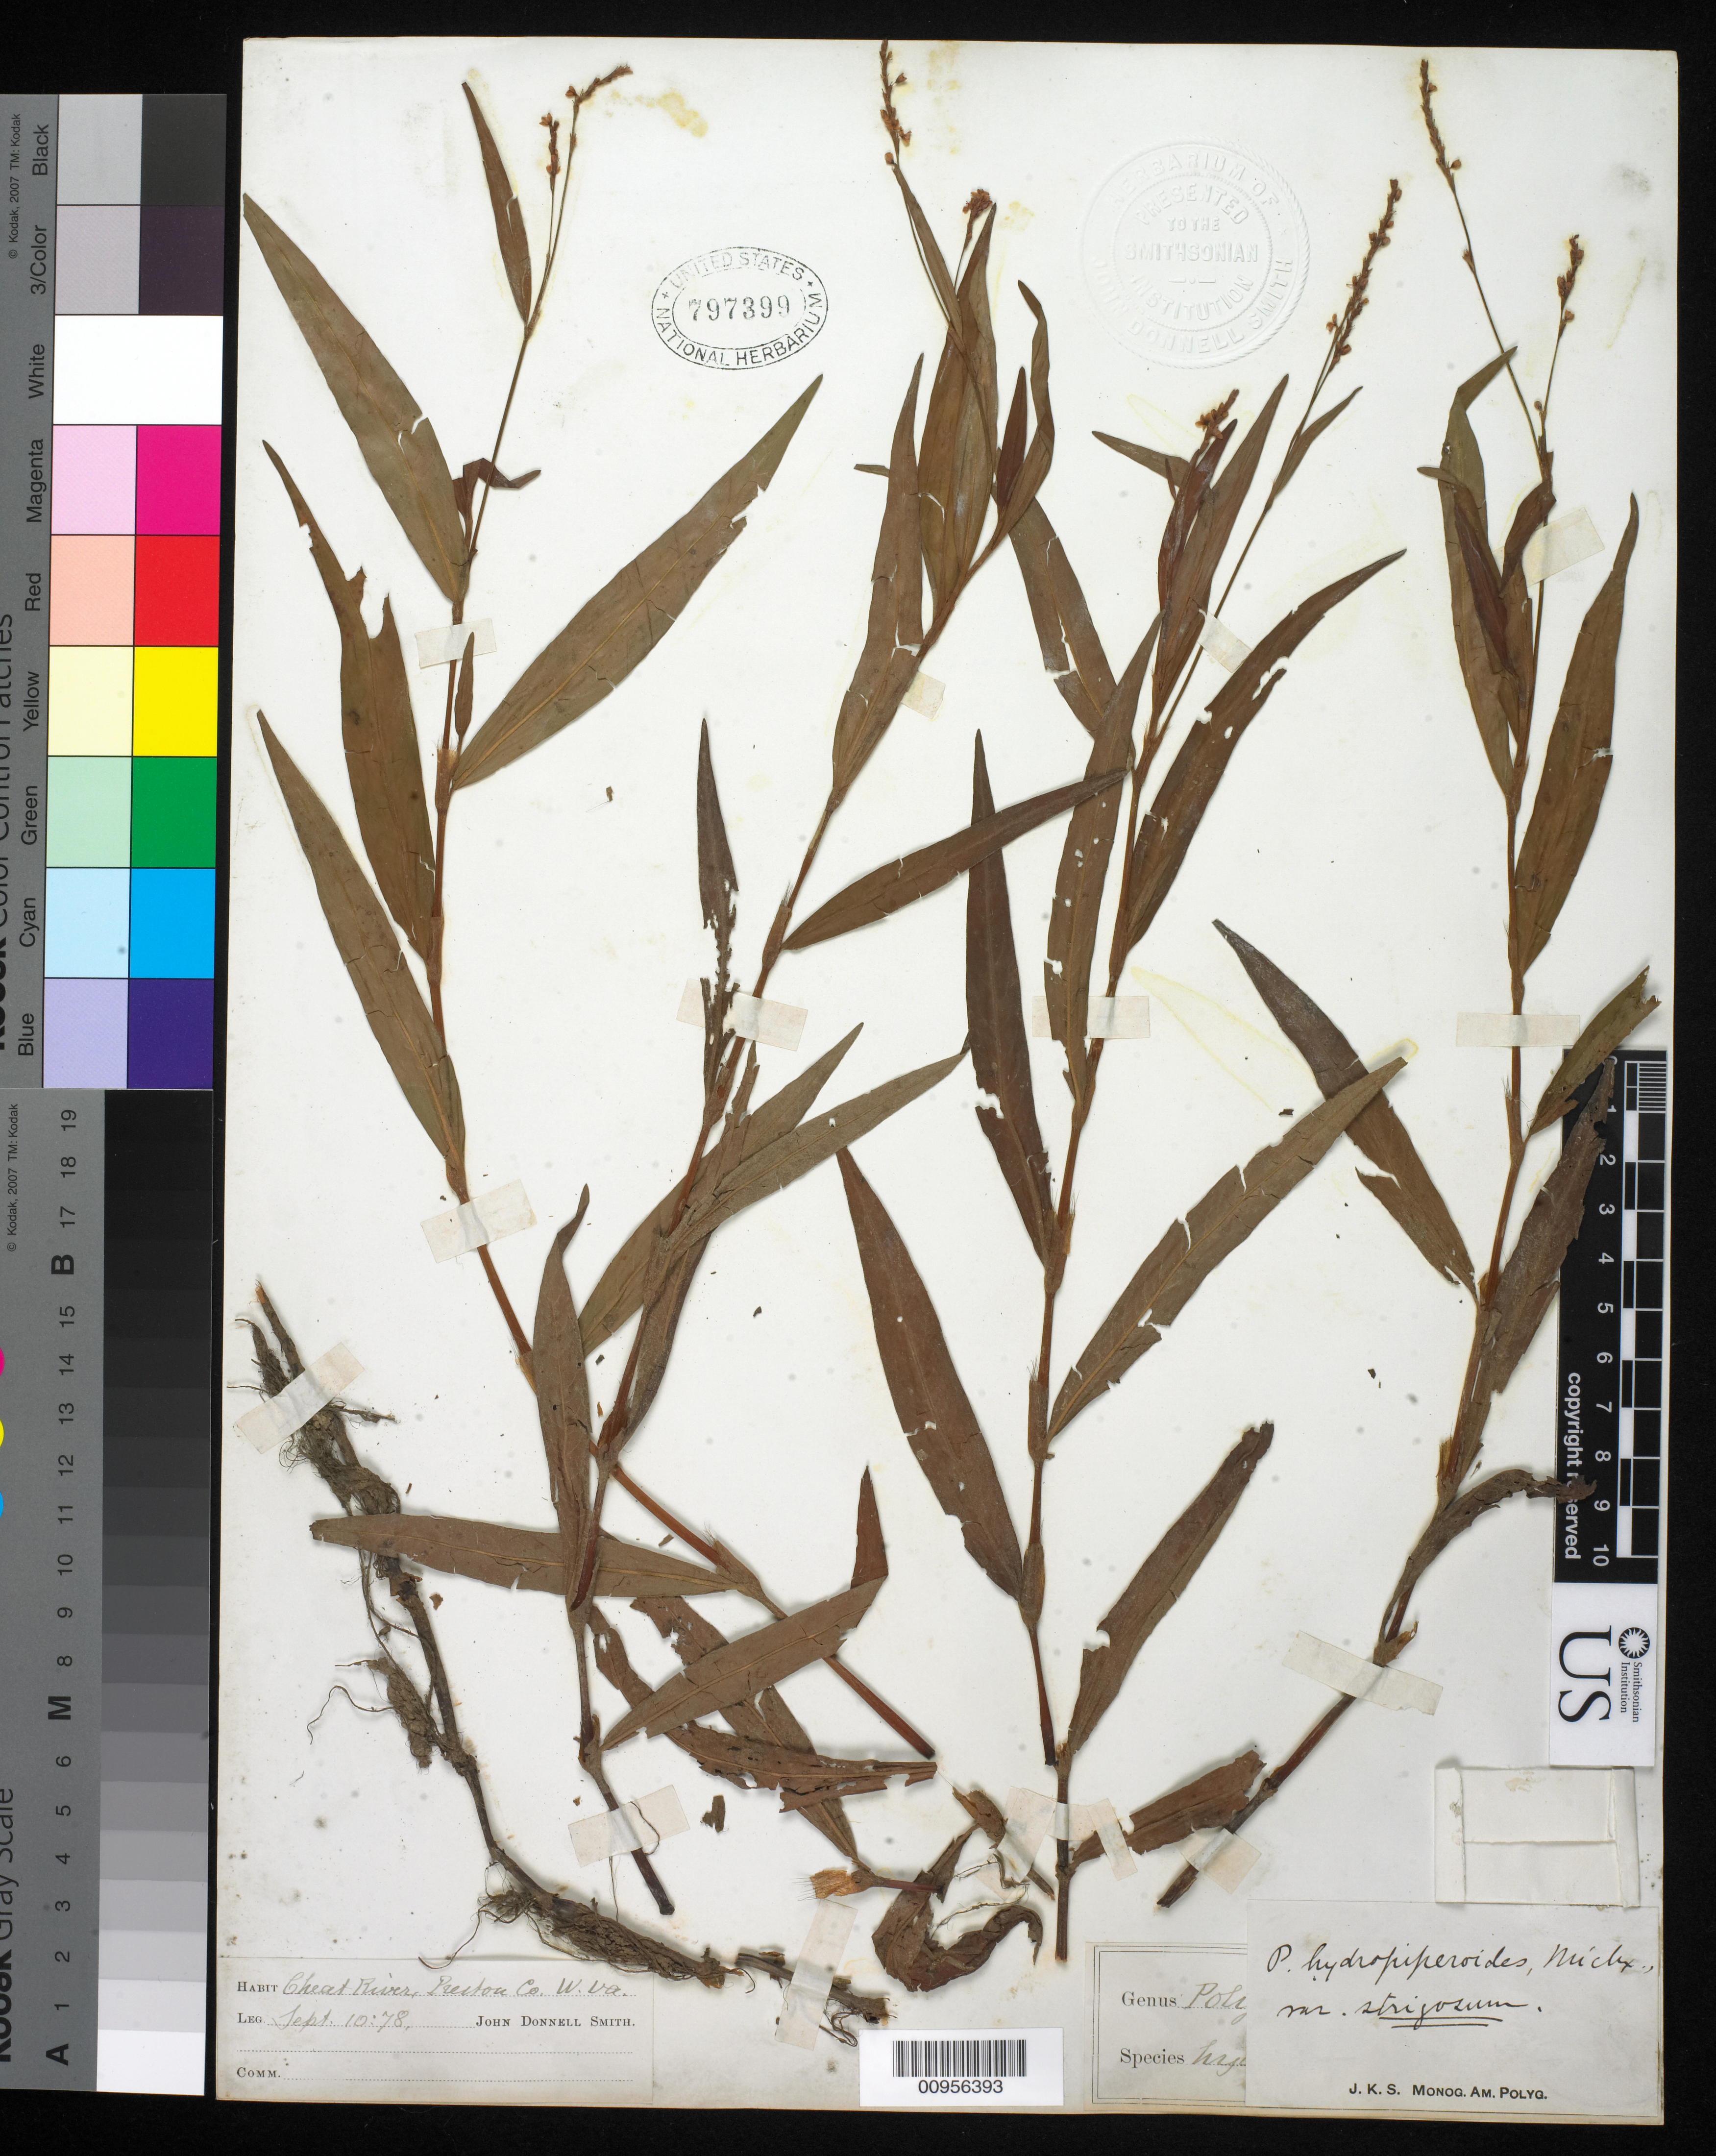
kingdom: Plantae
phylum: Tracheophyta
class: Magnoliopsida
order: Caryophyllales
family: Polygonaceae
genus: Polygonum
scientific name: Polygonum hydropiperoides var. strigosum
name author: Small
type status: Syntype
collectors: J. Donnell Smith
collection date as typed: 10 Sep 1878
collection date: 1878-09-10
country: United States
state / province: West Virginia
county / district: Preston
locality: Cheat River, Preston Co., W. Va.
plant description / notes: Specimen ex John Donnell Smith herbarium.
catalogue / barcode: US 797399